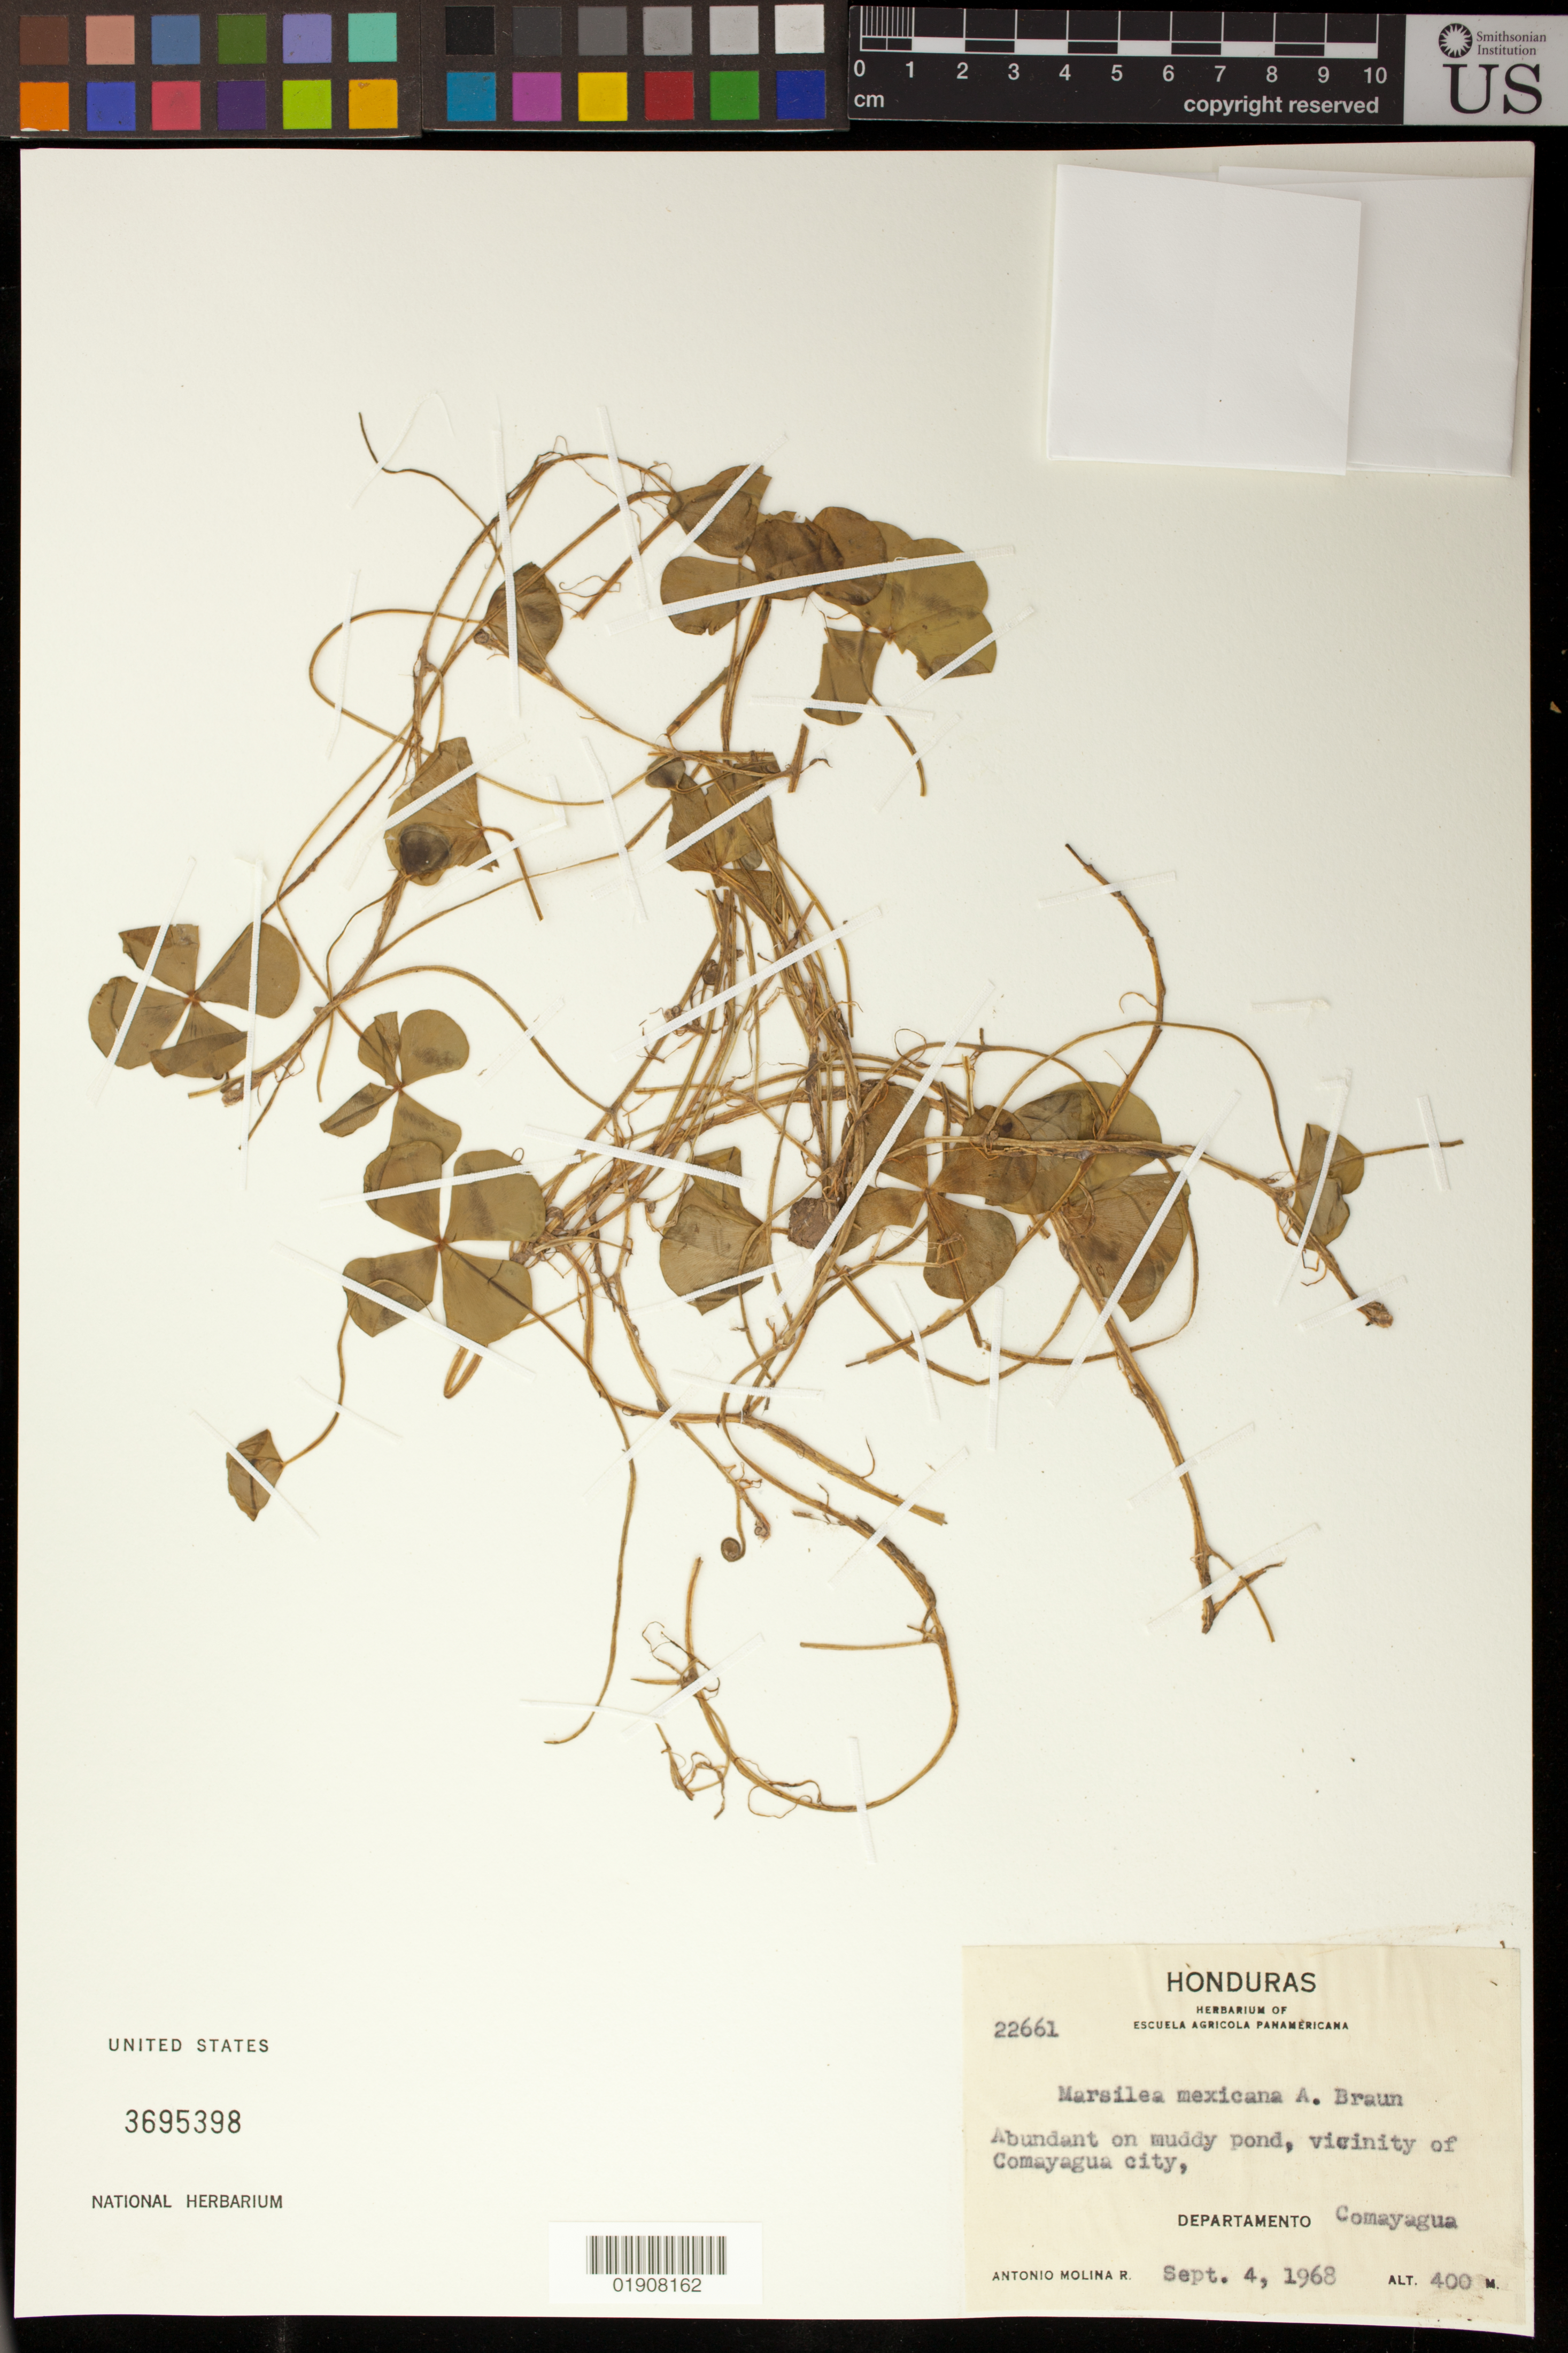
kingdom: Plantae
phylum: Tracheophyta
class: Polypodiopsida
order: Salviniales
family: Marsileaceae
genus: Marsilea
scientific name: Marsilea mexicana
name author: A. Braun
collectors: A. Molina R.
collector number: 22661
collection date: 1968-09-04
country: Honduras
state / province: Comayagua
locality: Vicinity of Comayagua city.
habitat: muddy pond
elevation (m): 400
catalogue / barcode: US 3695398